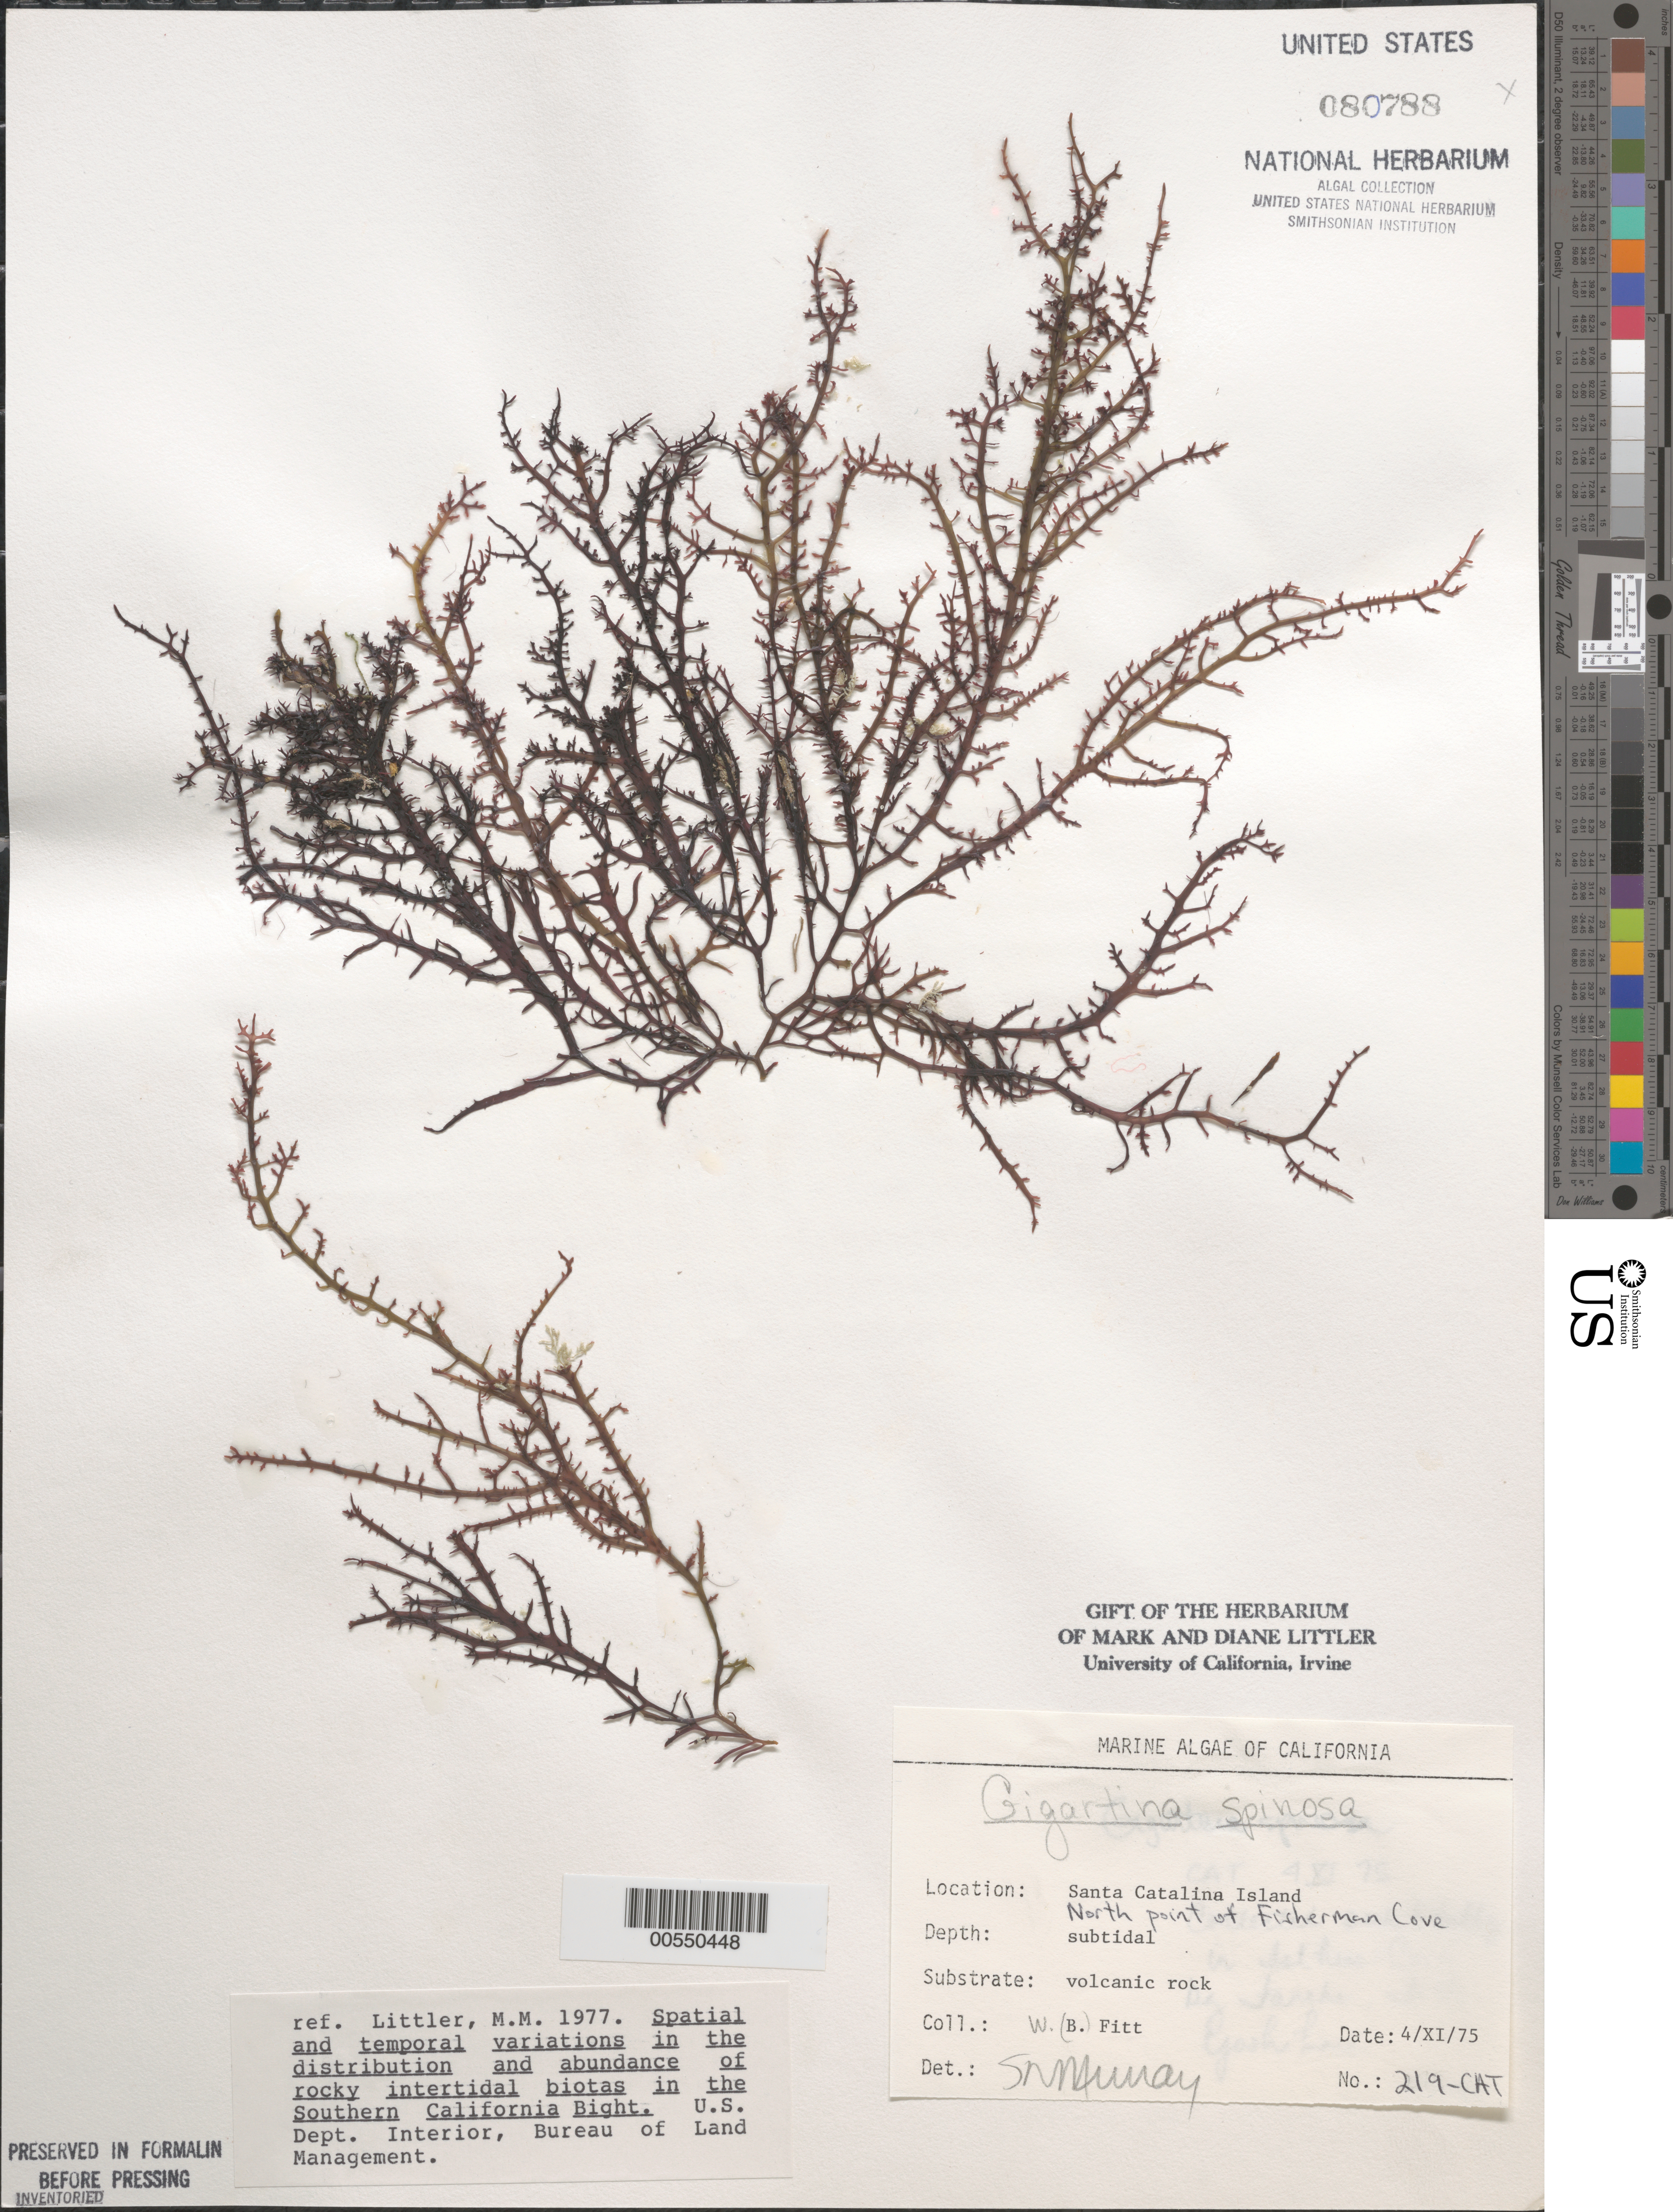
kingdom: Plantae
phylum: Rhodophyta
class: Florideophyceae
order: Gigartinales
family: Gigartinaceae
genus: Chondracanthus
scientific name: Chondracanthus spinosus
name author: (Kütz.) Guiry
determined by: Algae name updating Project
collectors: W. Fitt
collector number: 219-cat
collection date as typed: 04 Nov 1975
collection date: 1975-11-04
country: United States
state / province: California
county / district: Los Angeles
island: Santa Catalina Island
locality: Fishermen Cove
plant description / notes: BLM-SOCALBIGHT Rocky Intertidal Survey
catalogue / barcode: US 80788